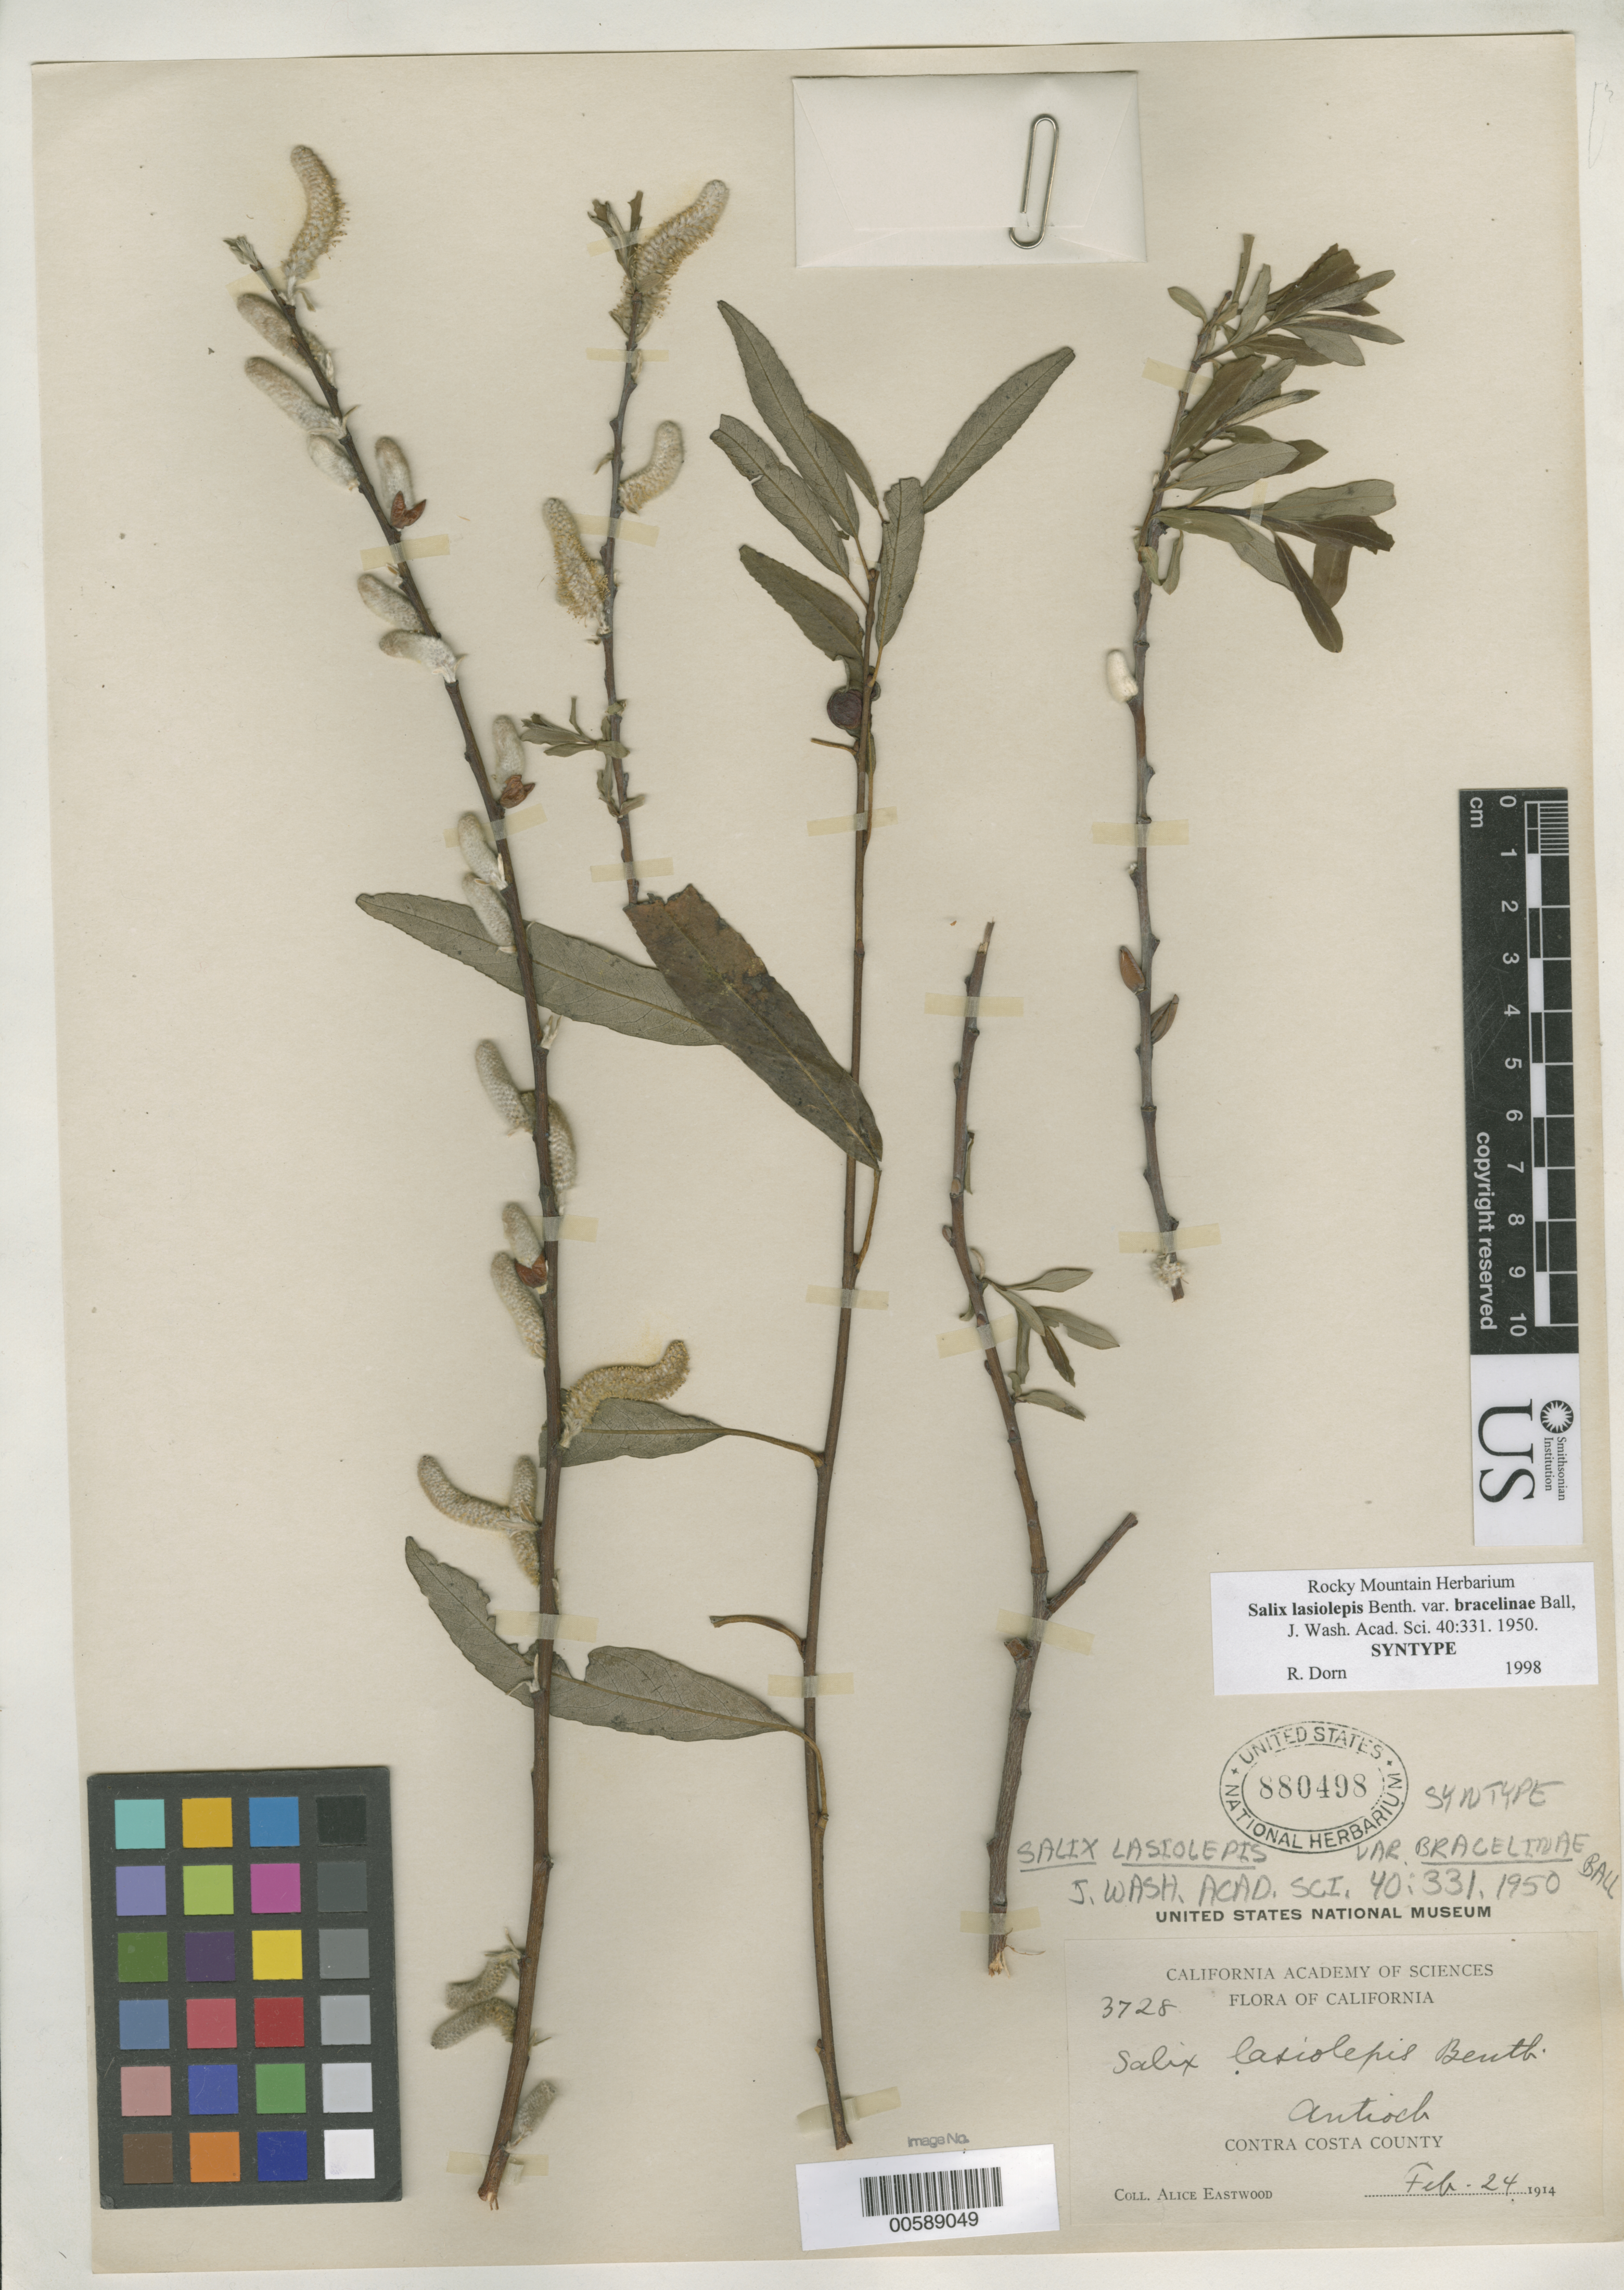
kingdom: Plantae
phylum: Tracheophyta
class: Magnoliopsida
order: Malpighiales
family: Salicaceae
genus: Salix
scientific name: Salix lasiolepis var. bracelinae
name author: C.R. Ball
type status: Syntype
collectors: A. Eastwood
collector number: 3728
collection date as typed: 24 Feb 1914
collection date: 1914-02-24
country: United States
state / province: California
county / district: Contra Costa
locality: Antioch.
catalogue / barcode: US 880498